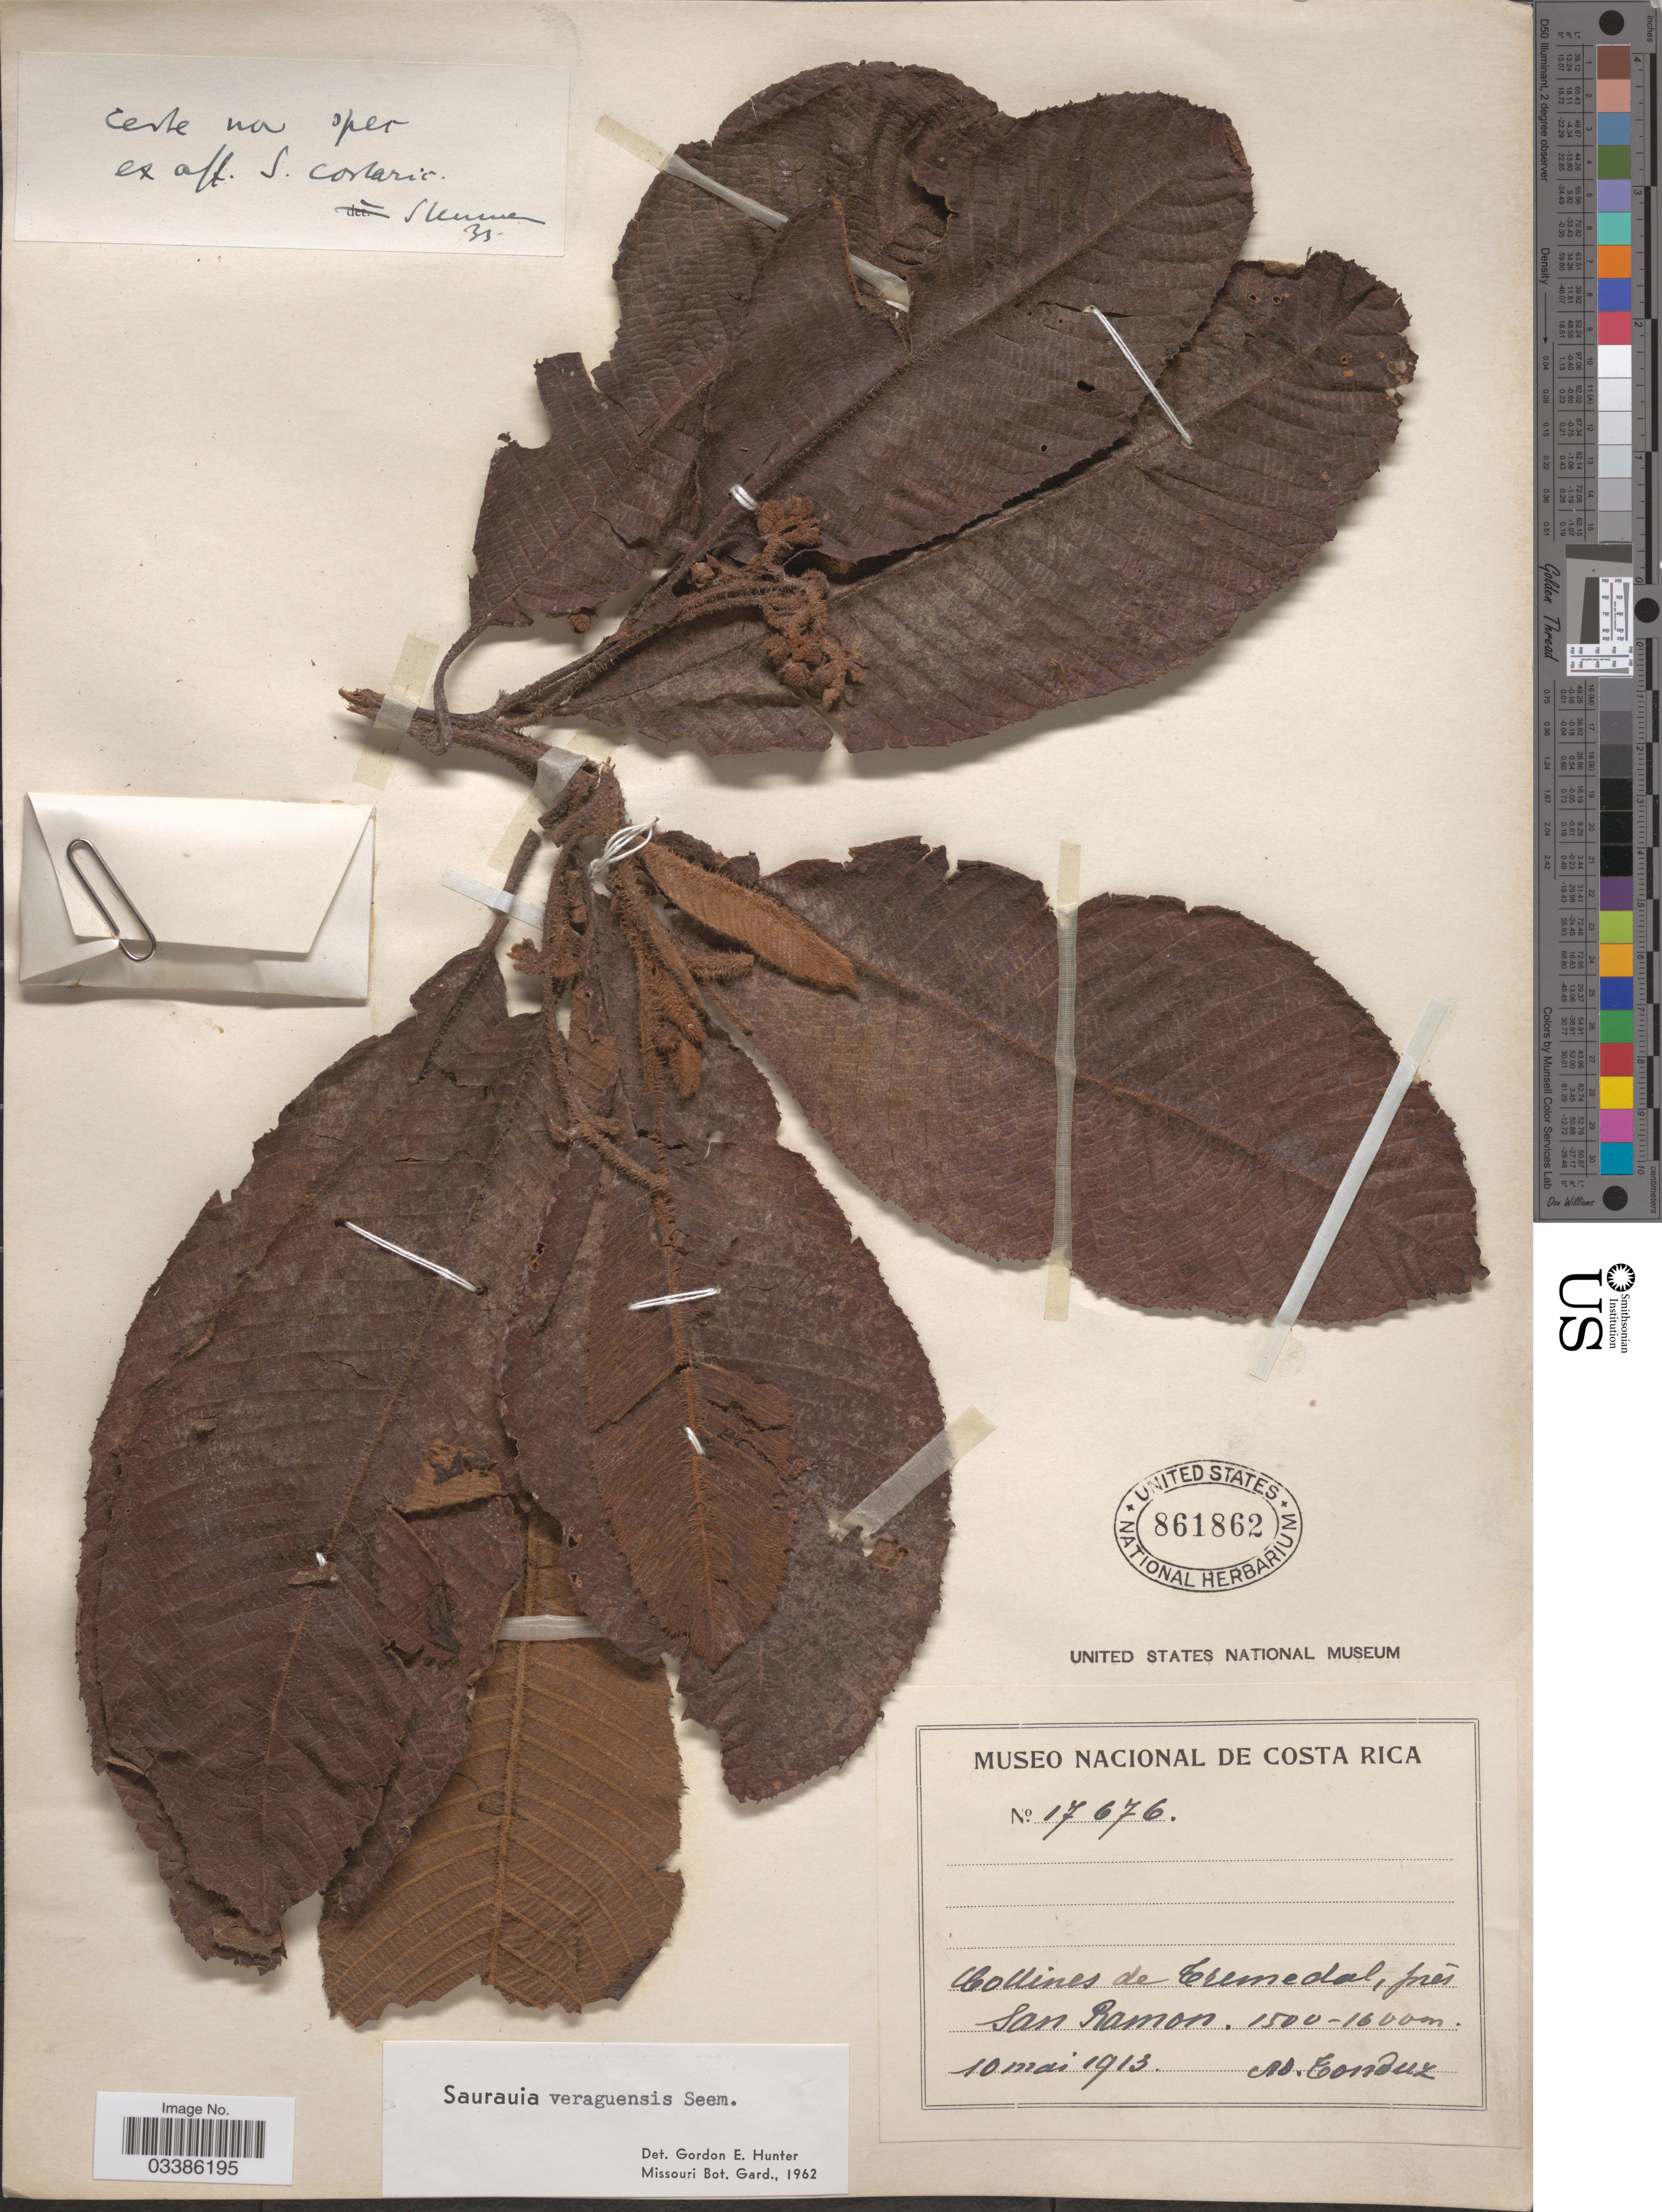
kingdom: Plantae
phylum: Tracheophyta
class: Magnoliopsida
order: Ericales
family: Actinidiaceae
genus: Saurauia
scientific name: Saurauia veraguasensis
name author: Seem.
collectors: A. Tonduz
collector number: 17676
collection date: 1913-05-10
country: Costa Rica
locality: Collines de Tremedal, prés San Ramos.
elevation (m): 1500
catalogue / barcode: US 861862